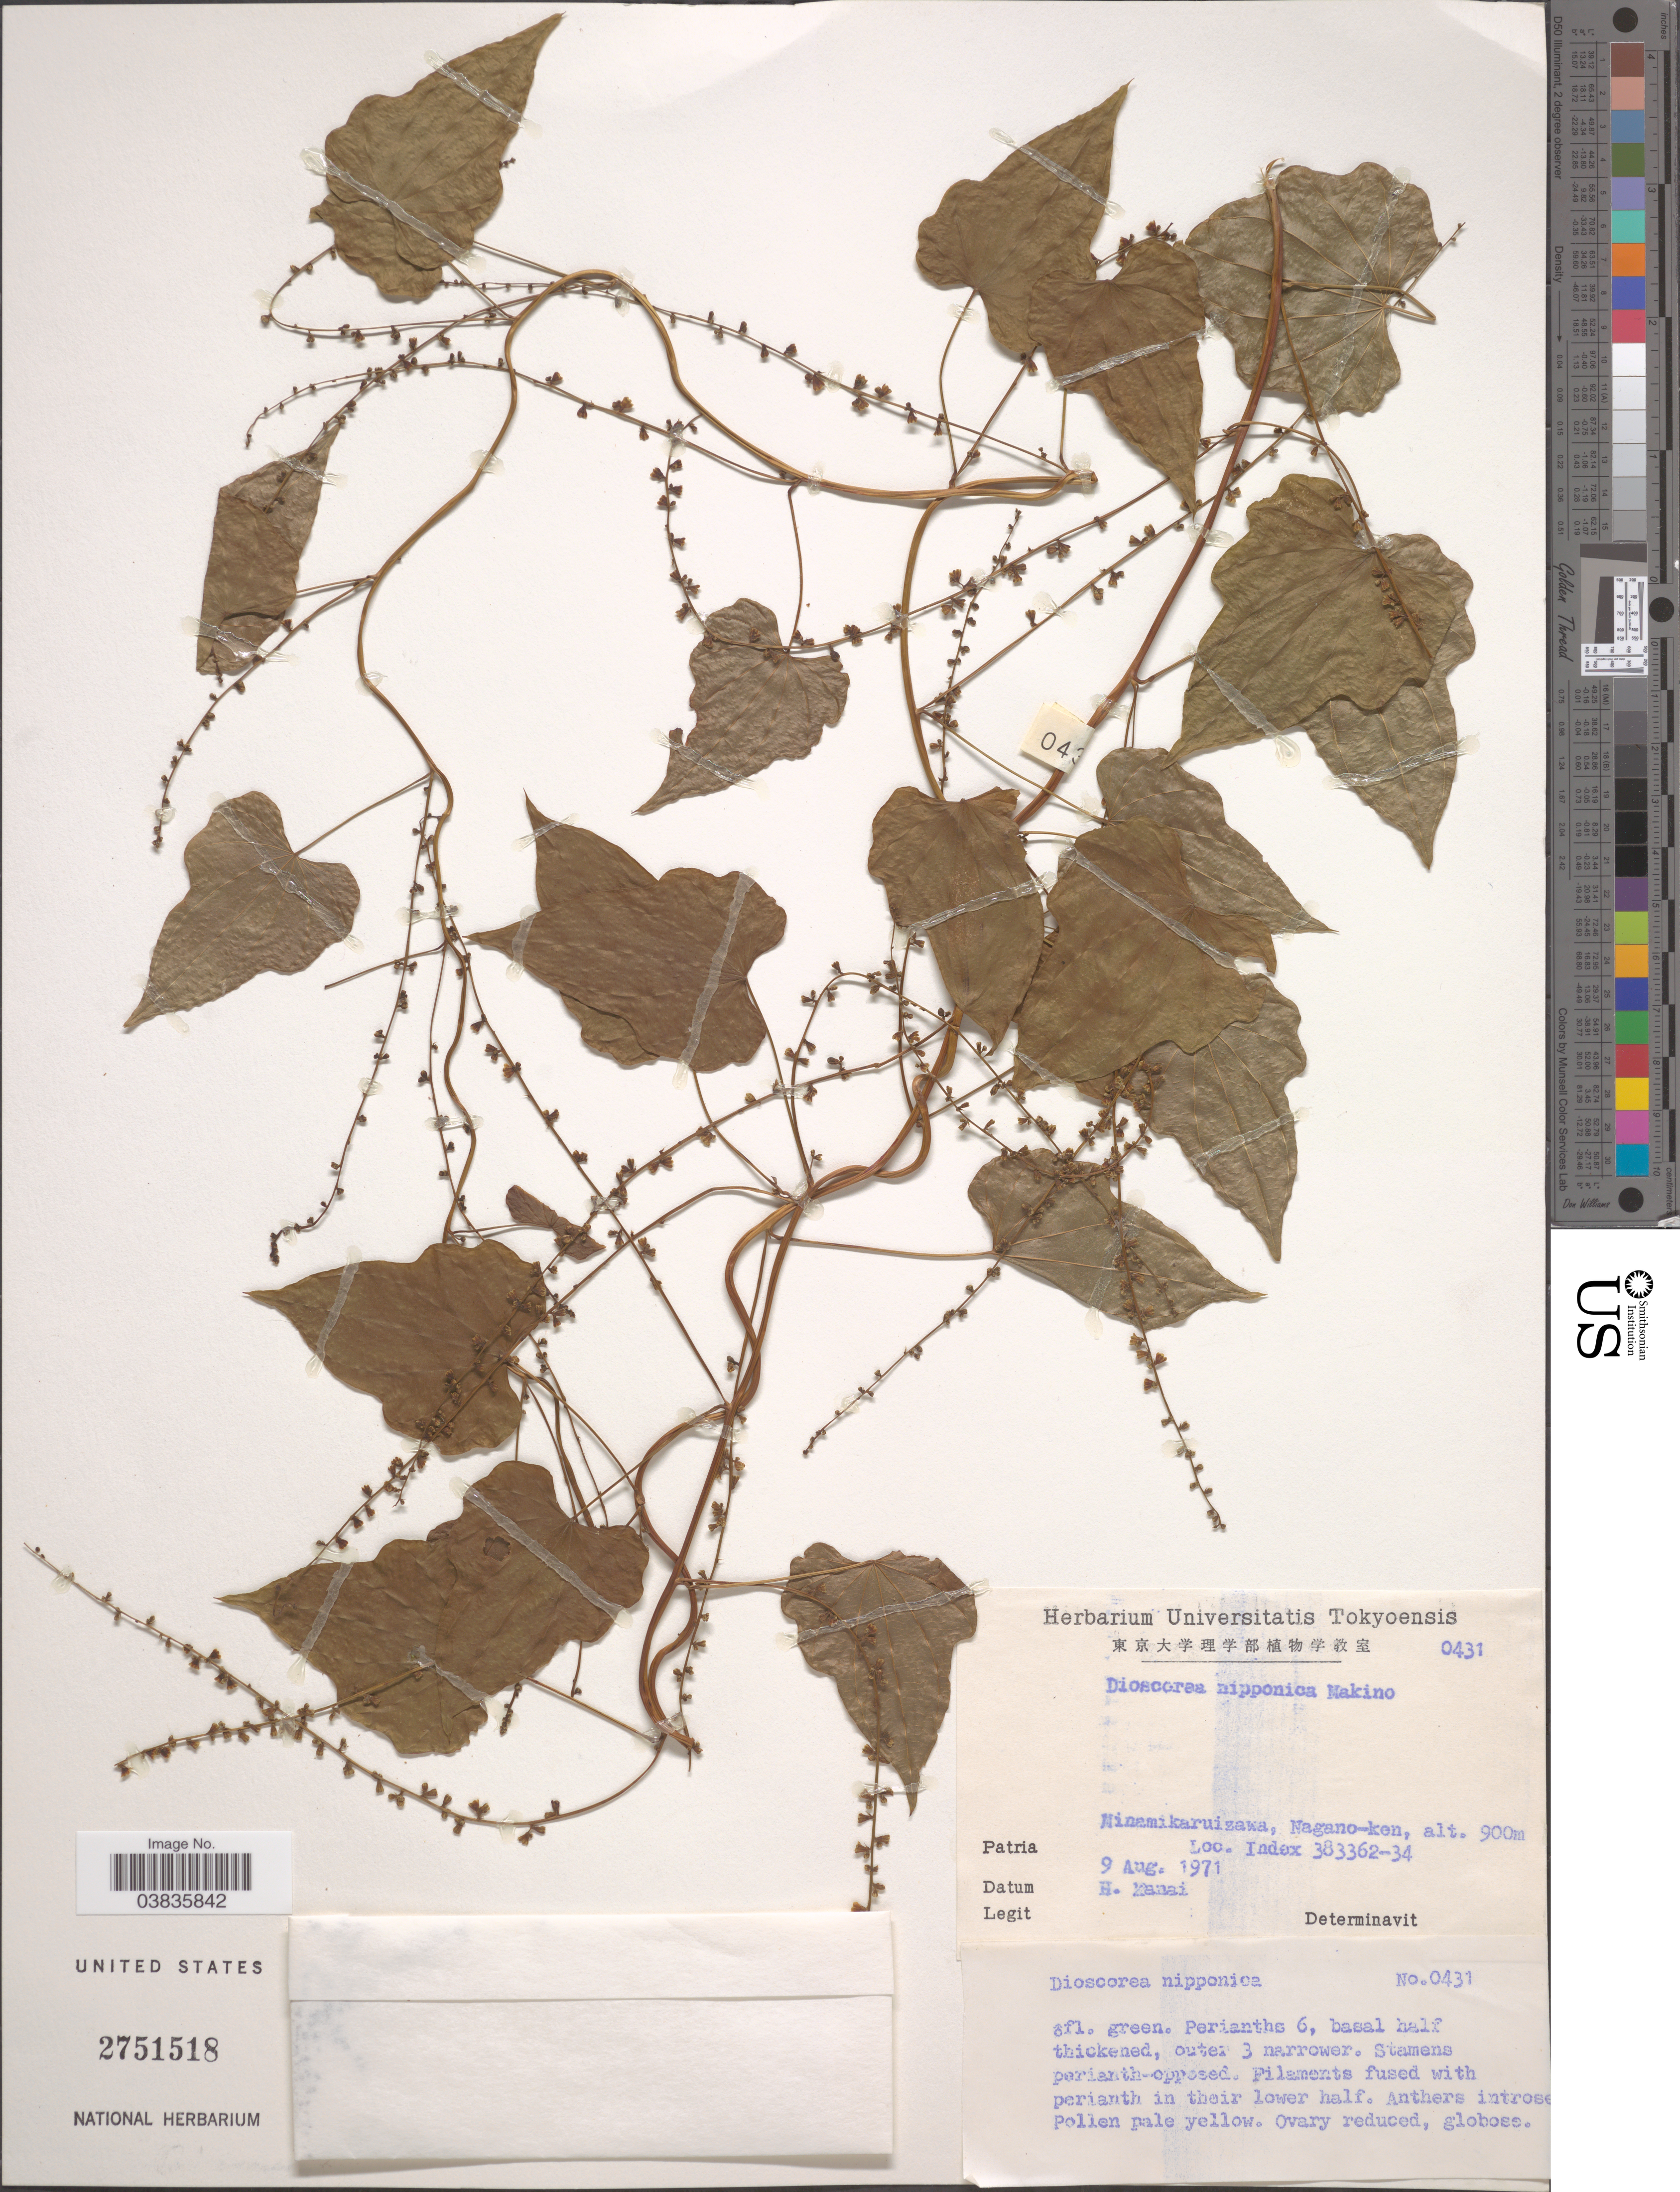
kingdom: Plantae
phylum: Tracheophyta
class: Liliopsida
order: Dioscoreales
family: Dioscoreaceae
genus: Dioscorea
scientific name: Dioscorea nipponica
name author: Makino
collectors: H. Kanai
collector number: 0431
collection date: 1971-08-09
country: Japan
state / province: Nagano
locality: Minamikaruizawa, Nagano-ken. Loc. Index 383362-34.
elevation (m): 900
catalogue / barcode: US 2751518